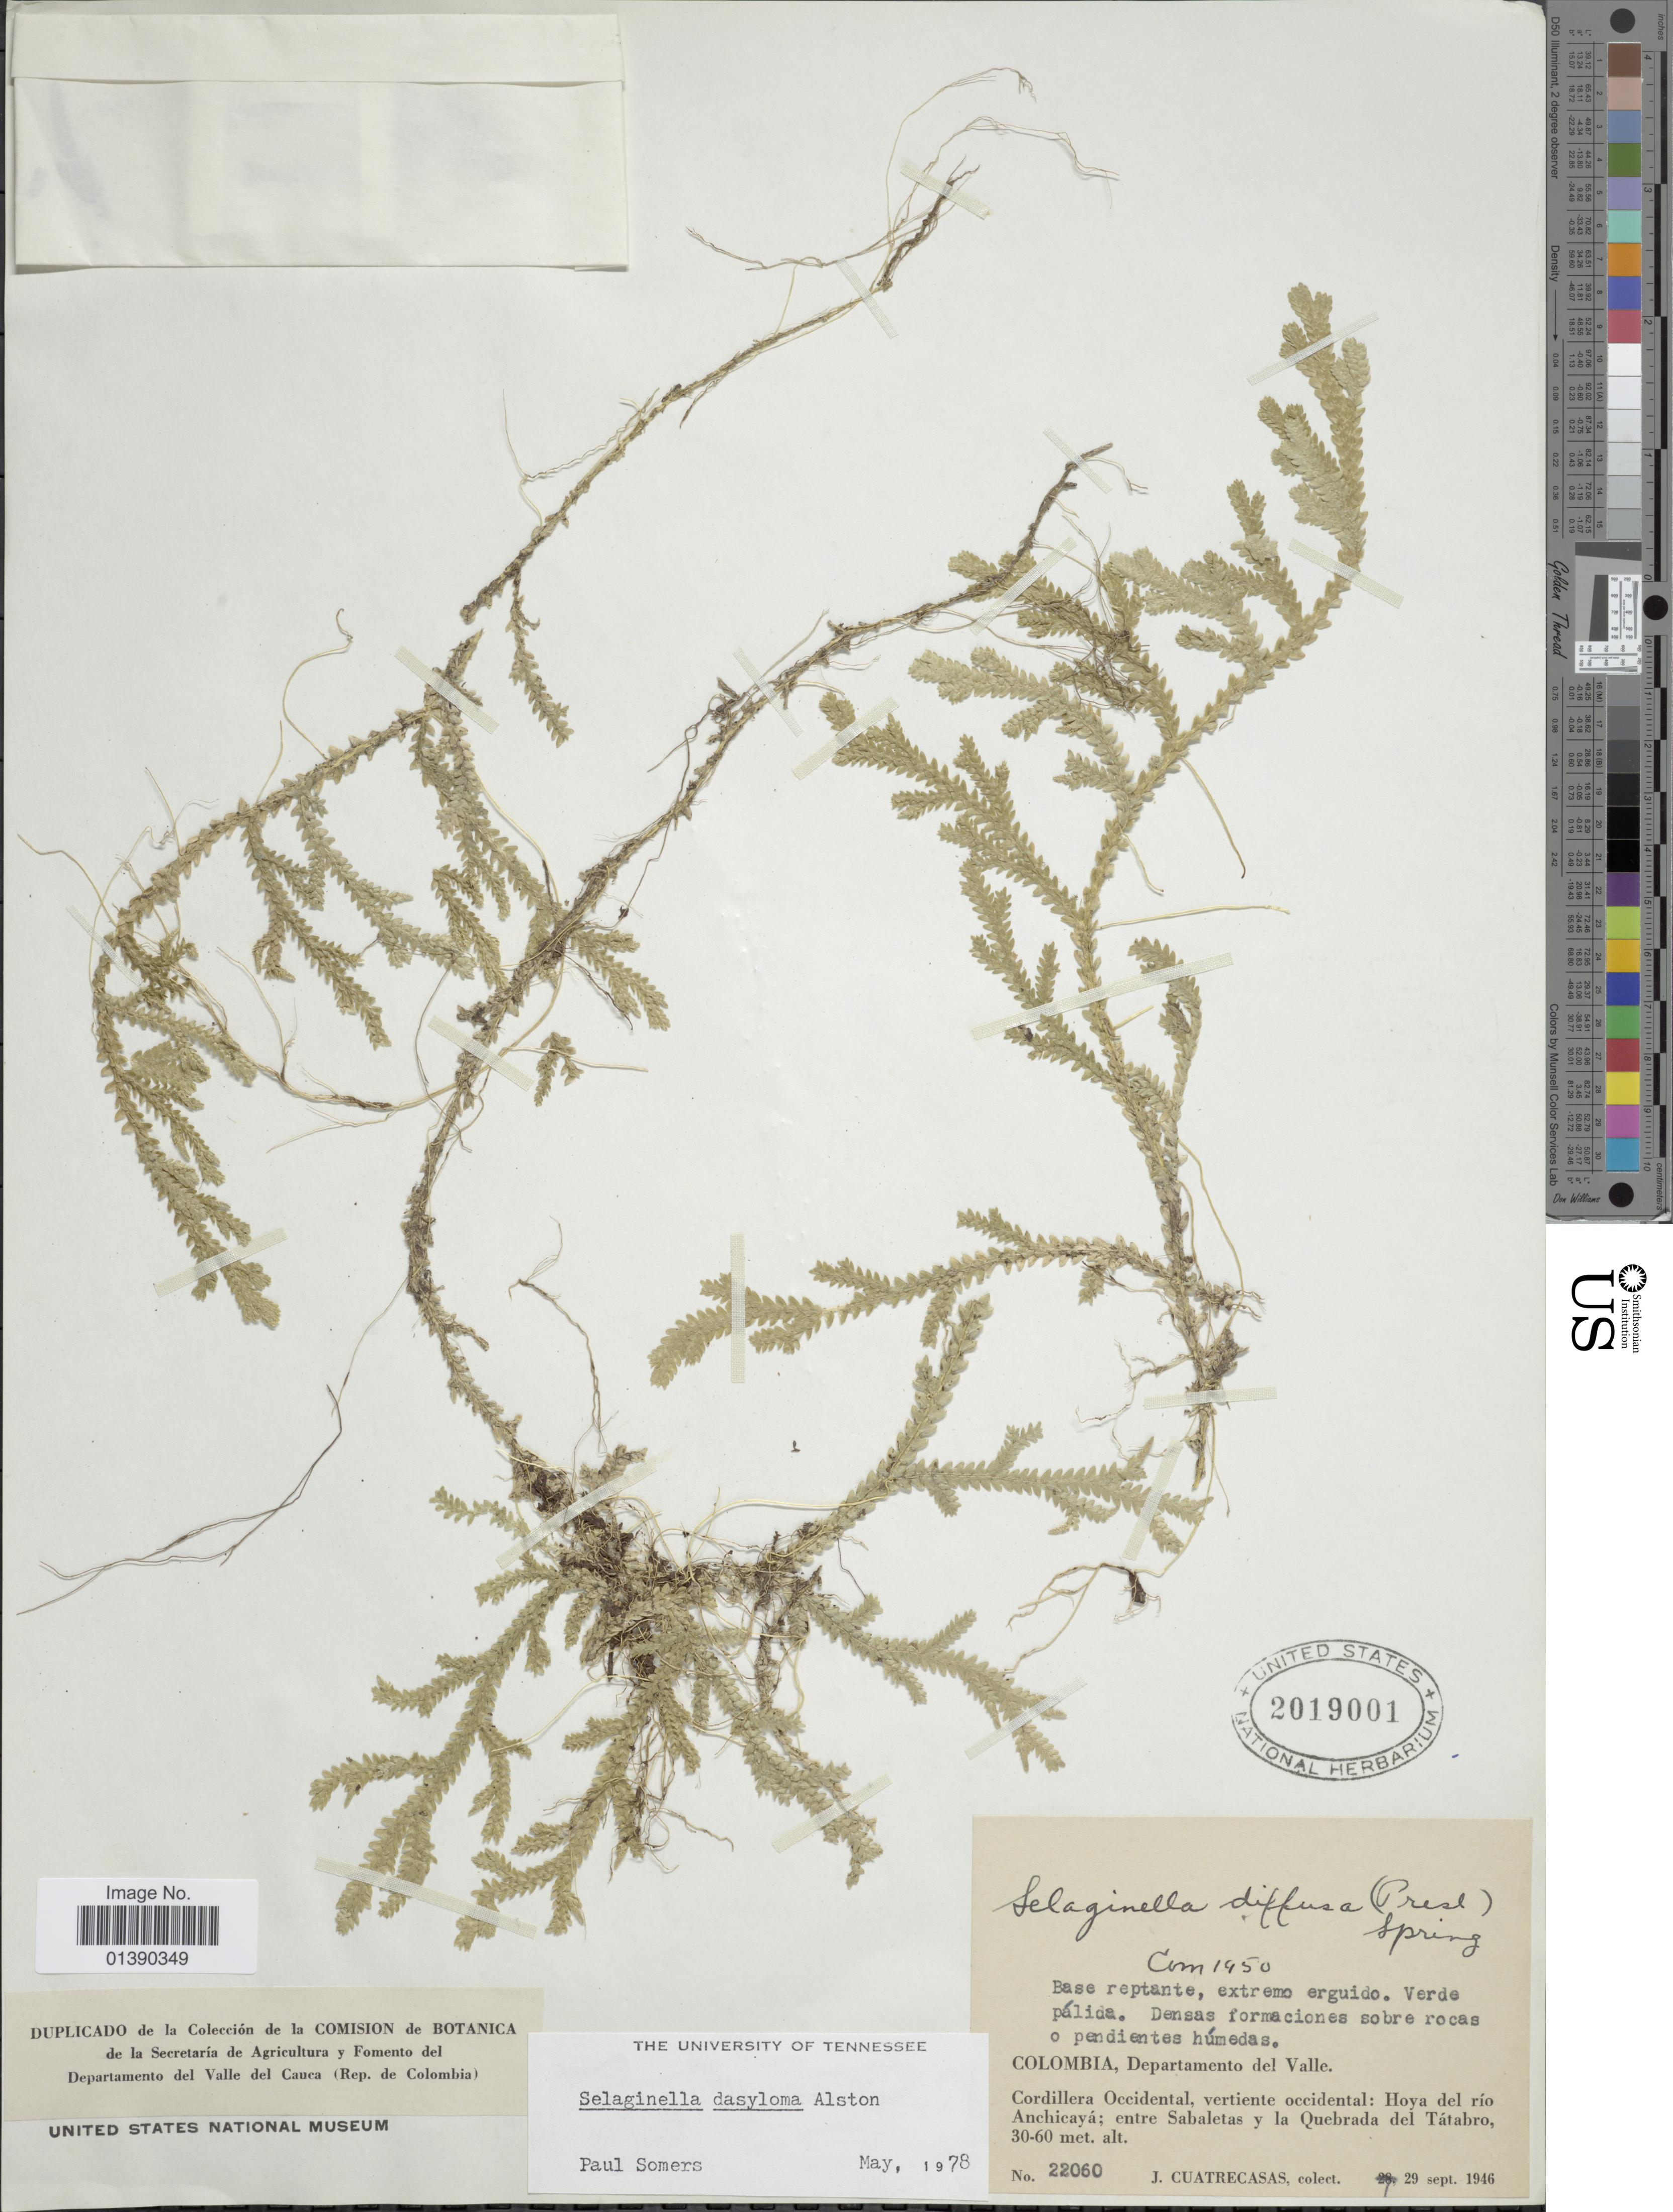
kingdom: Plantae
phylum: Tracheophyta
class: Lycopodiopsida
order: Selaginellales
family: Selaginellaceae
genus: Selaginella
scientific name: Selaginella dasyloma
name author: Alston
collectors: J. Cuatrecasas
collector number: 22060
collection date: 1946-09-29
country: Colombia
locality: Departamento del Valle. Cordillera Occidental, vertiente occidental: Hoya del río Anchicayá; entre Sabaletas y la Quebrada del Táabro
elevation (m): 30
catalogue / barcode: US 2019001